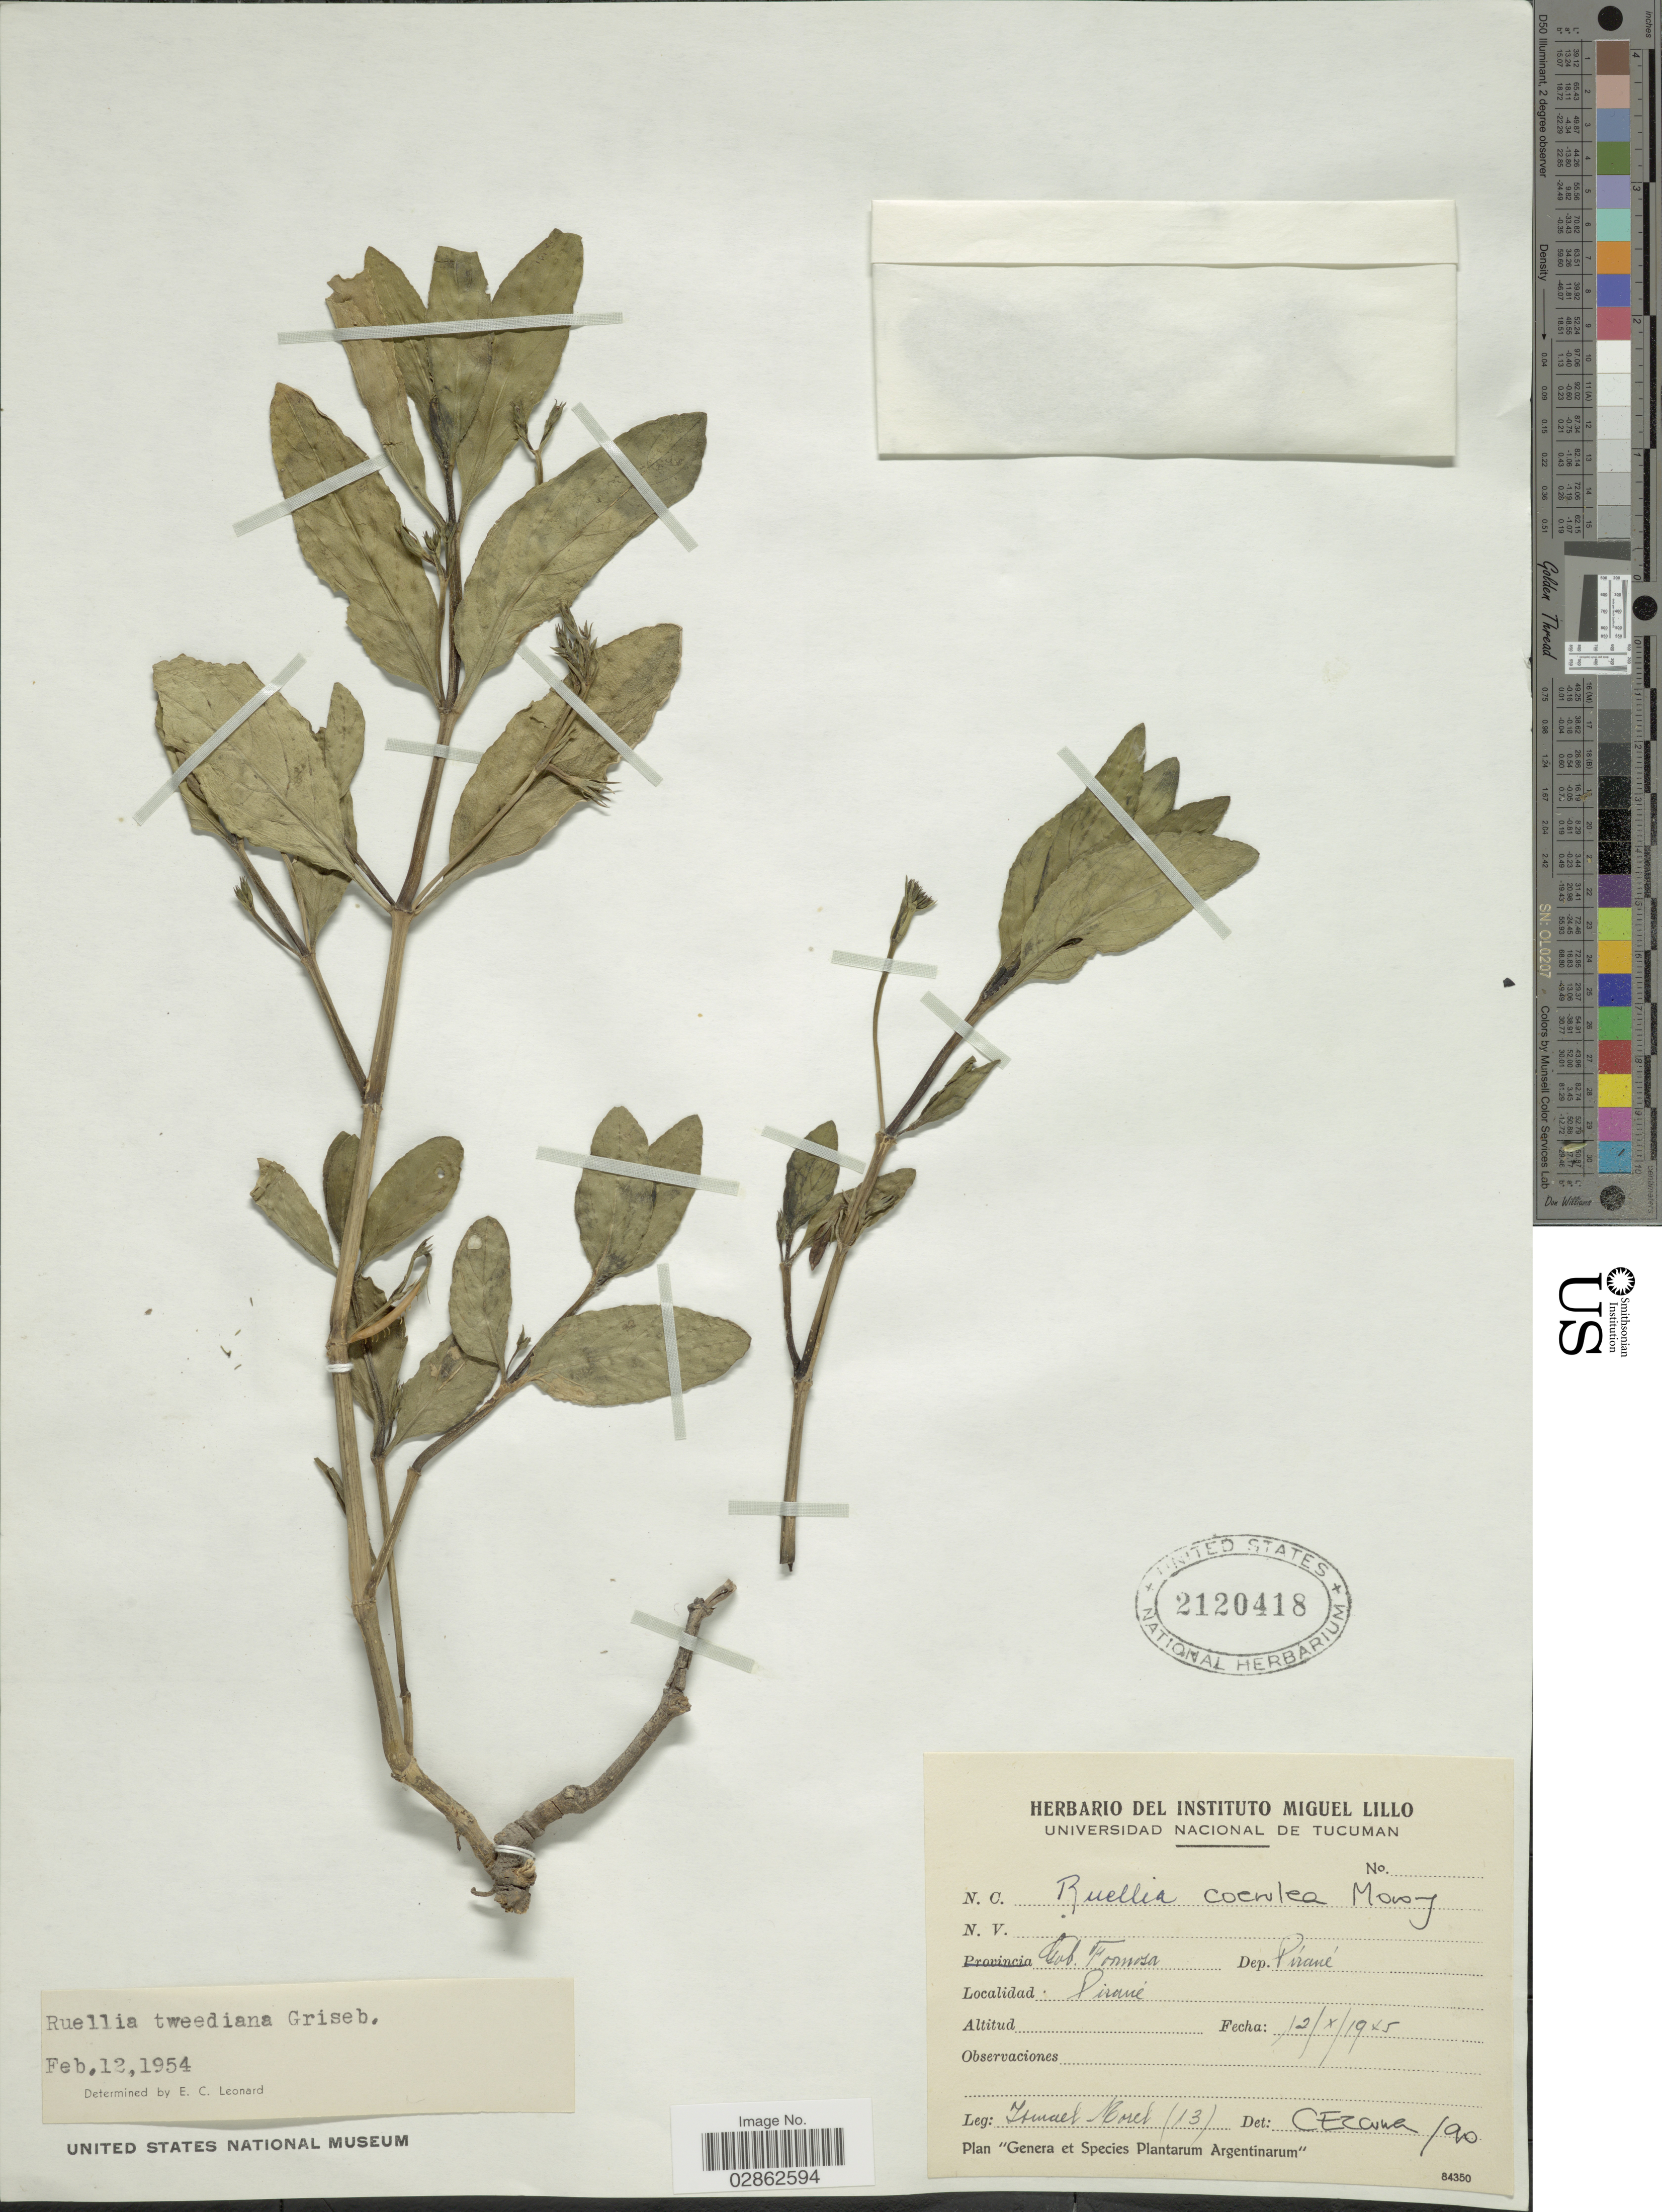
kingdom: Plantae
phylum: Tracheophyta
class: Magnoliopsida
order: Lamiales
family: Acanthaceae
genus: Ruellia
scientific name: Ruellia coerulea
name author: Morong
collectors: I. Morel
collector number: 13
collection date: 1945-10-12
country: Argentina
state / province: Formosa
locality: Gob. Formosa. Dep. Pirané. Pirané.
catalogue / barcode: US 2120418